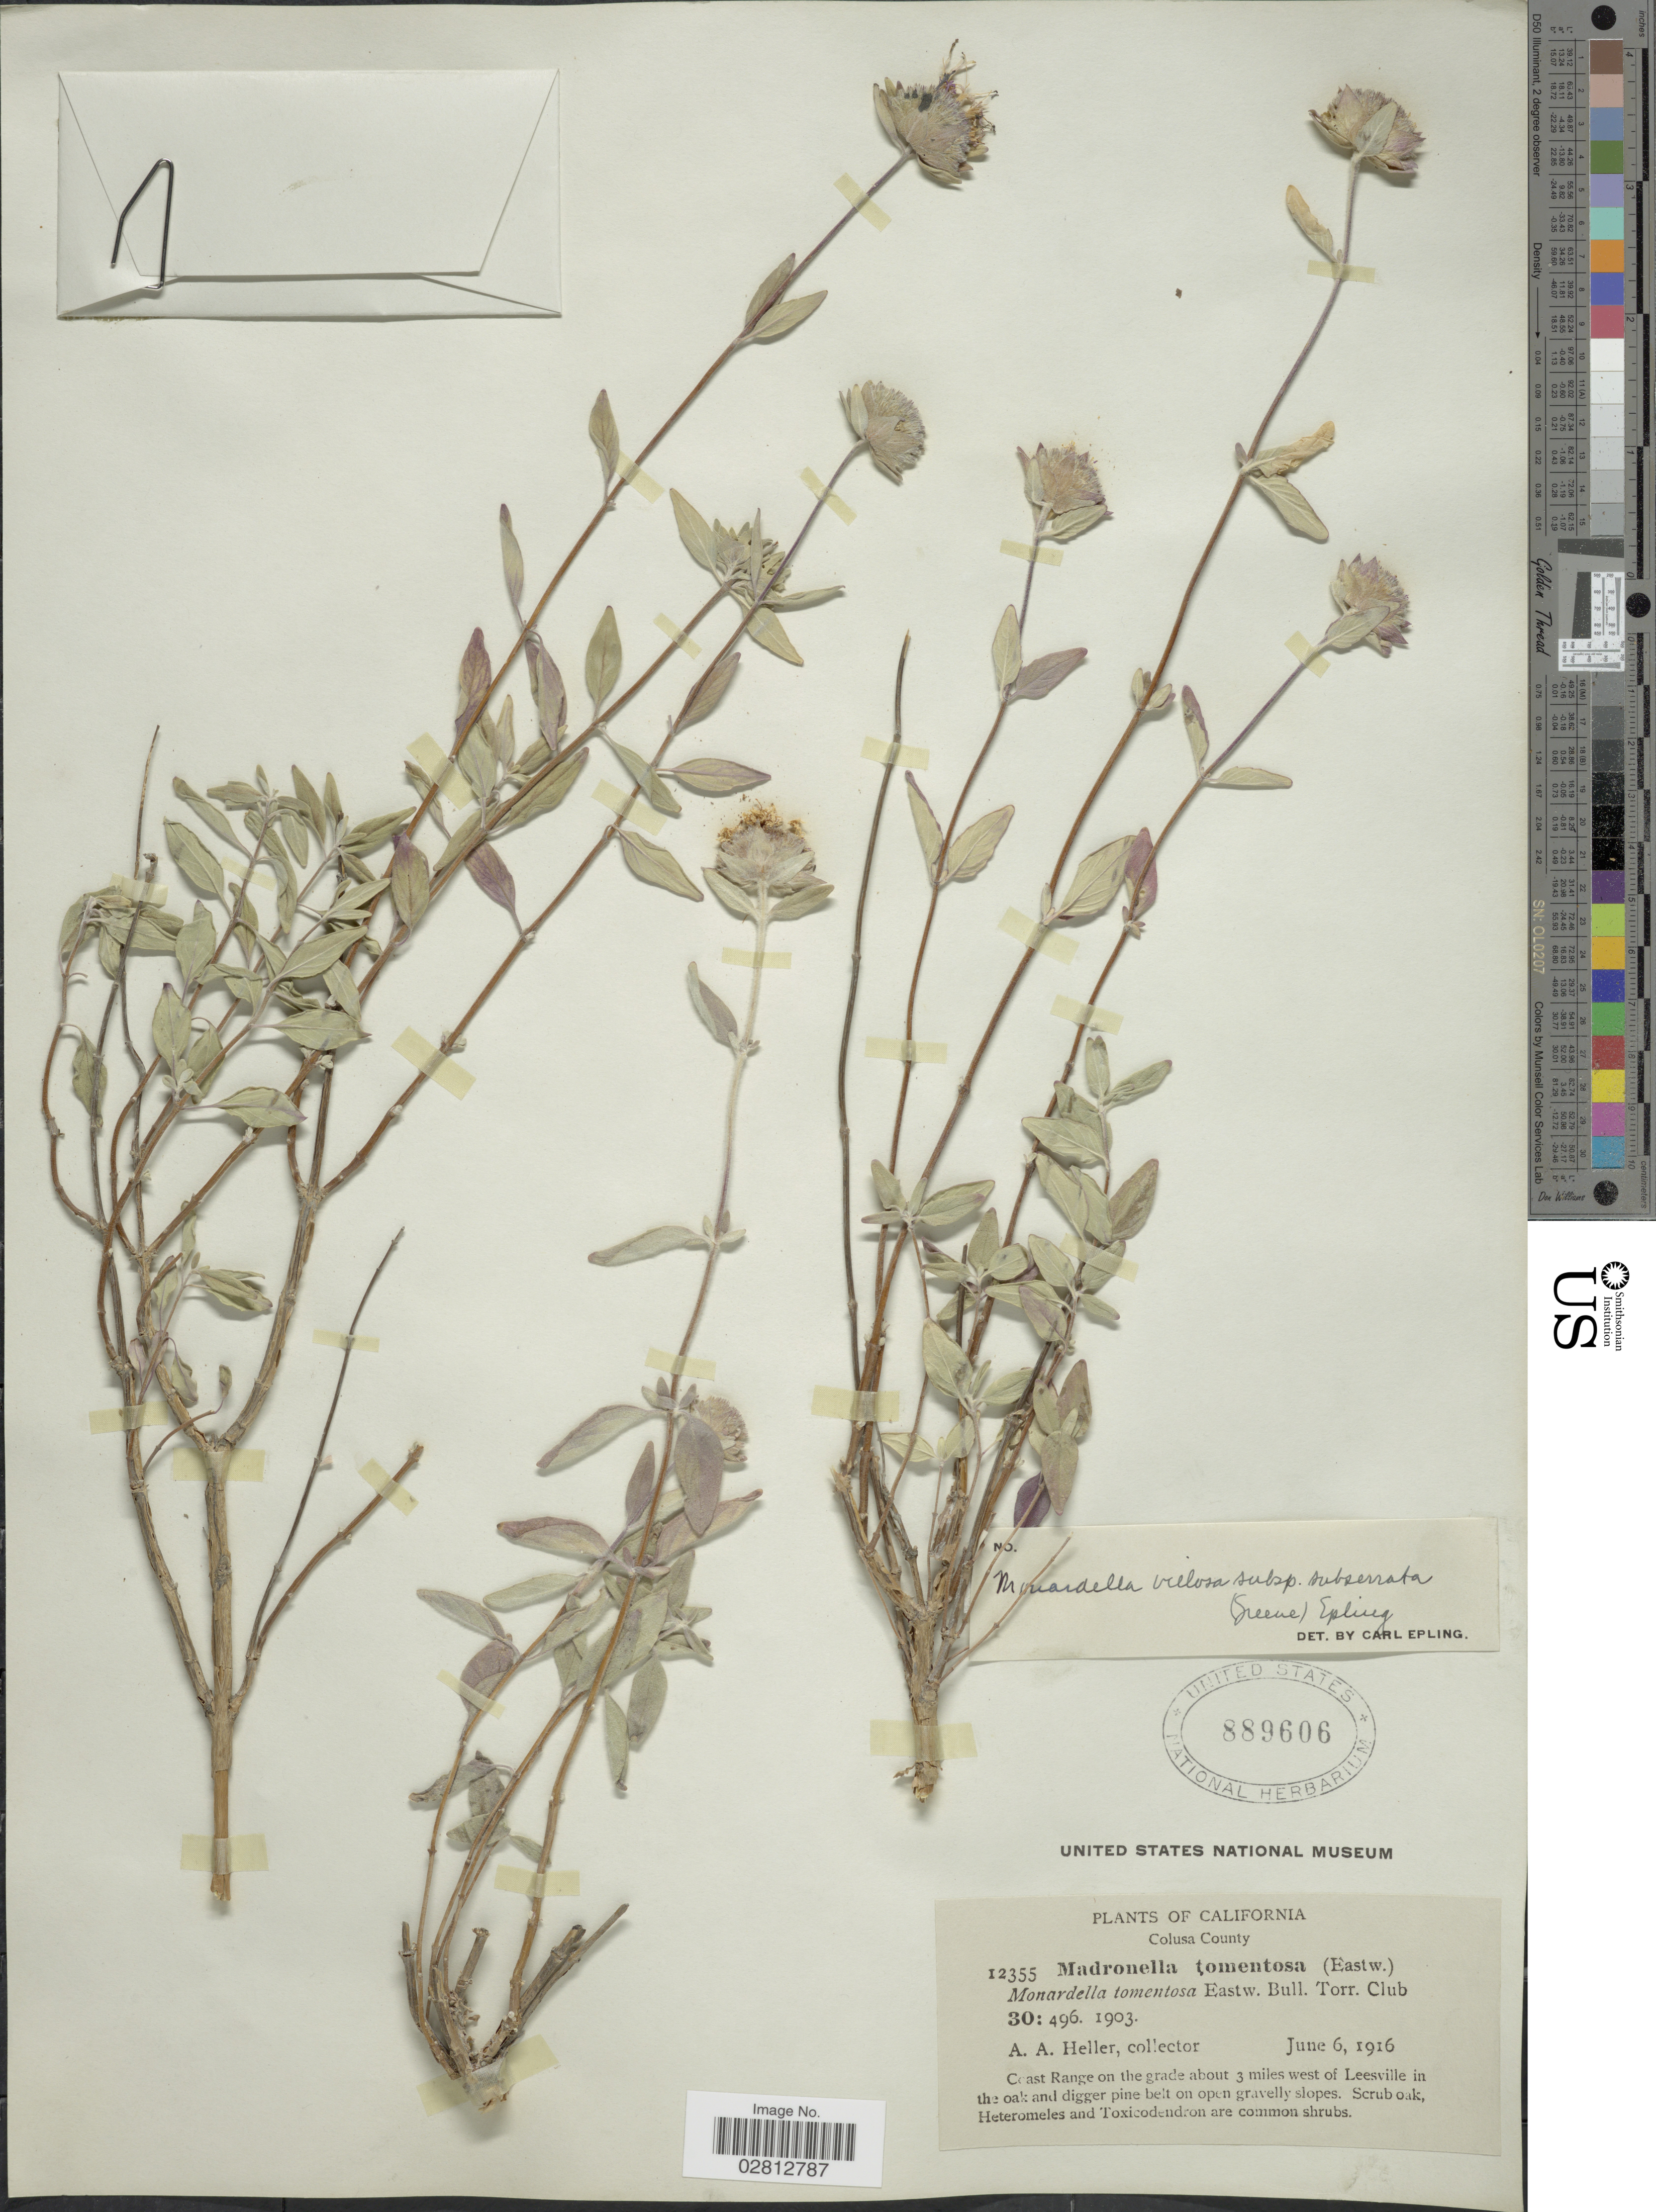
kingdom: Plantae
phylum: Tracheophyta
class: Magnoliopsida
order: Lamiales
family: Lamiaceae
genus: Monardella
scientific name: Monardella villosa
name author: Benth.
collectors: A. A. Heller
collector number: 12355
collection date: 1916-06-06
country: United States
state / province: California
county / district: Colusa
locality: Colusa County. Coast Range on the grade about 3 miles west of Leesville in the oak and digger pine belt on open gravelly slopes.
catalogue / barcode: US 889606